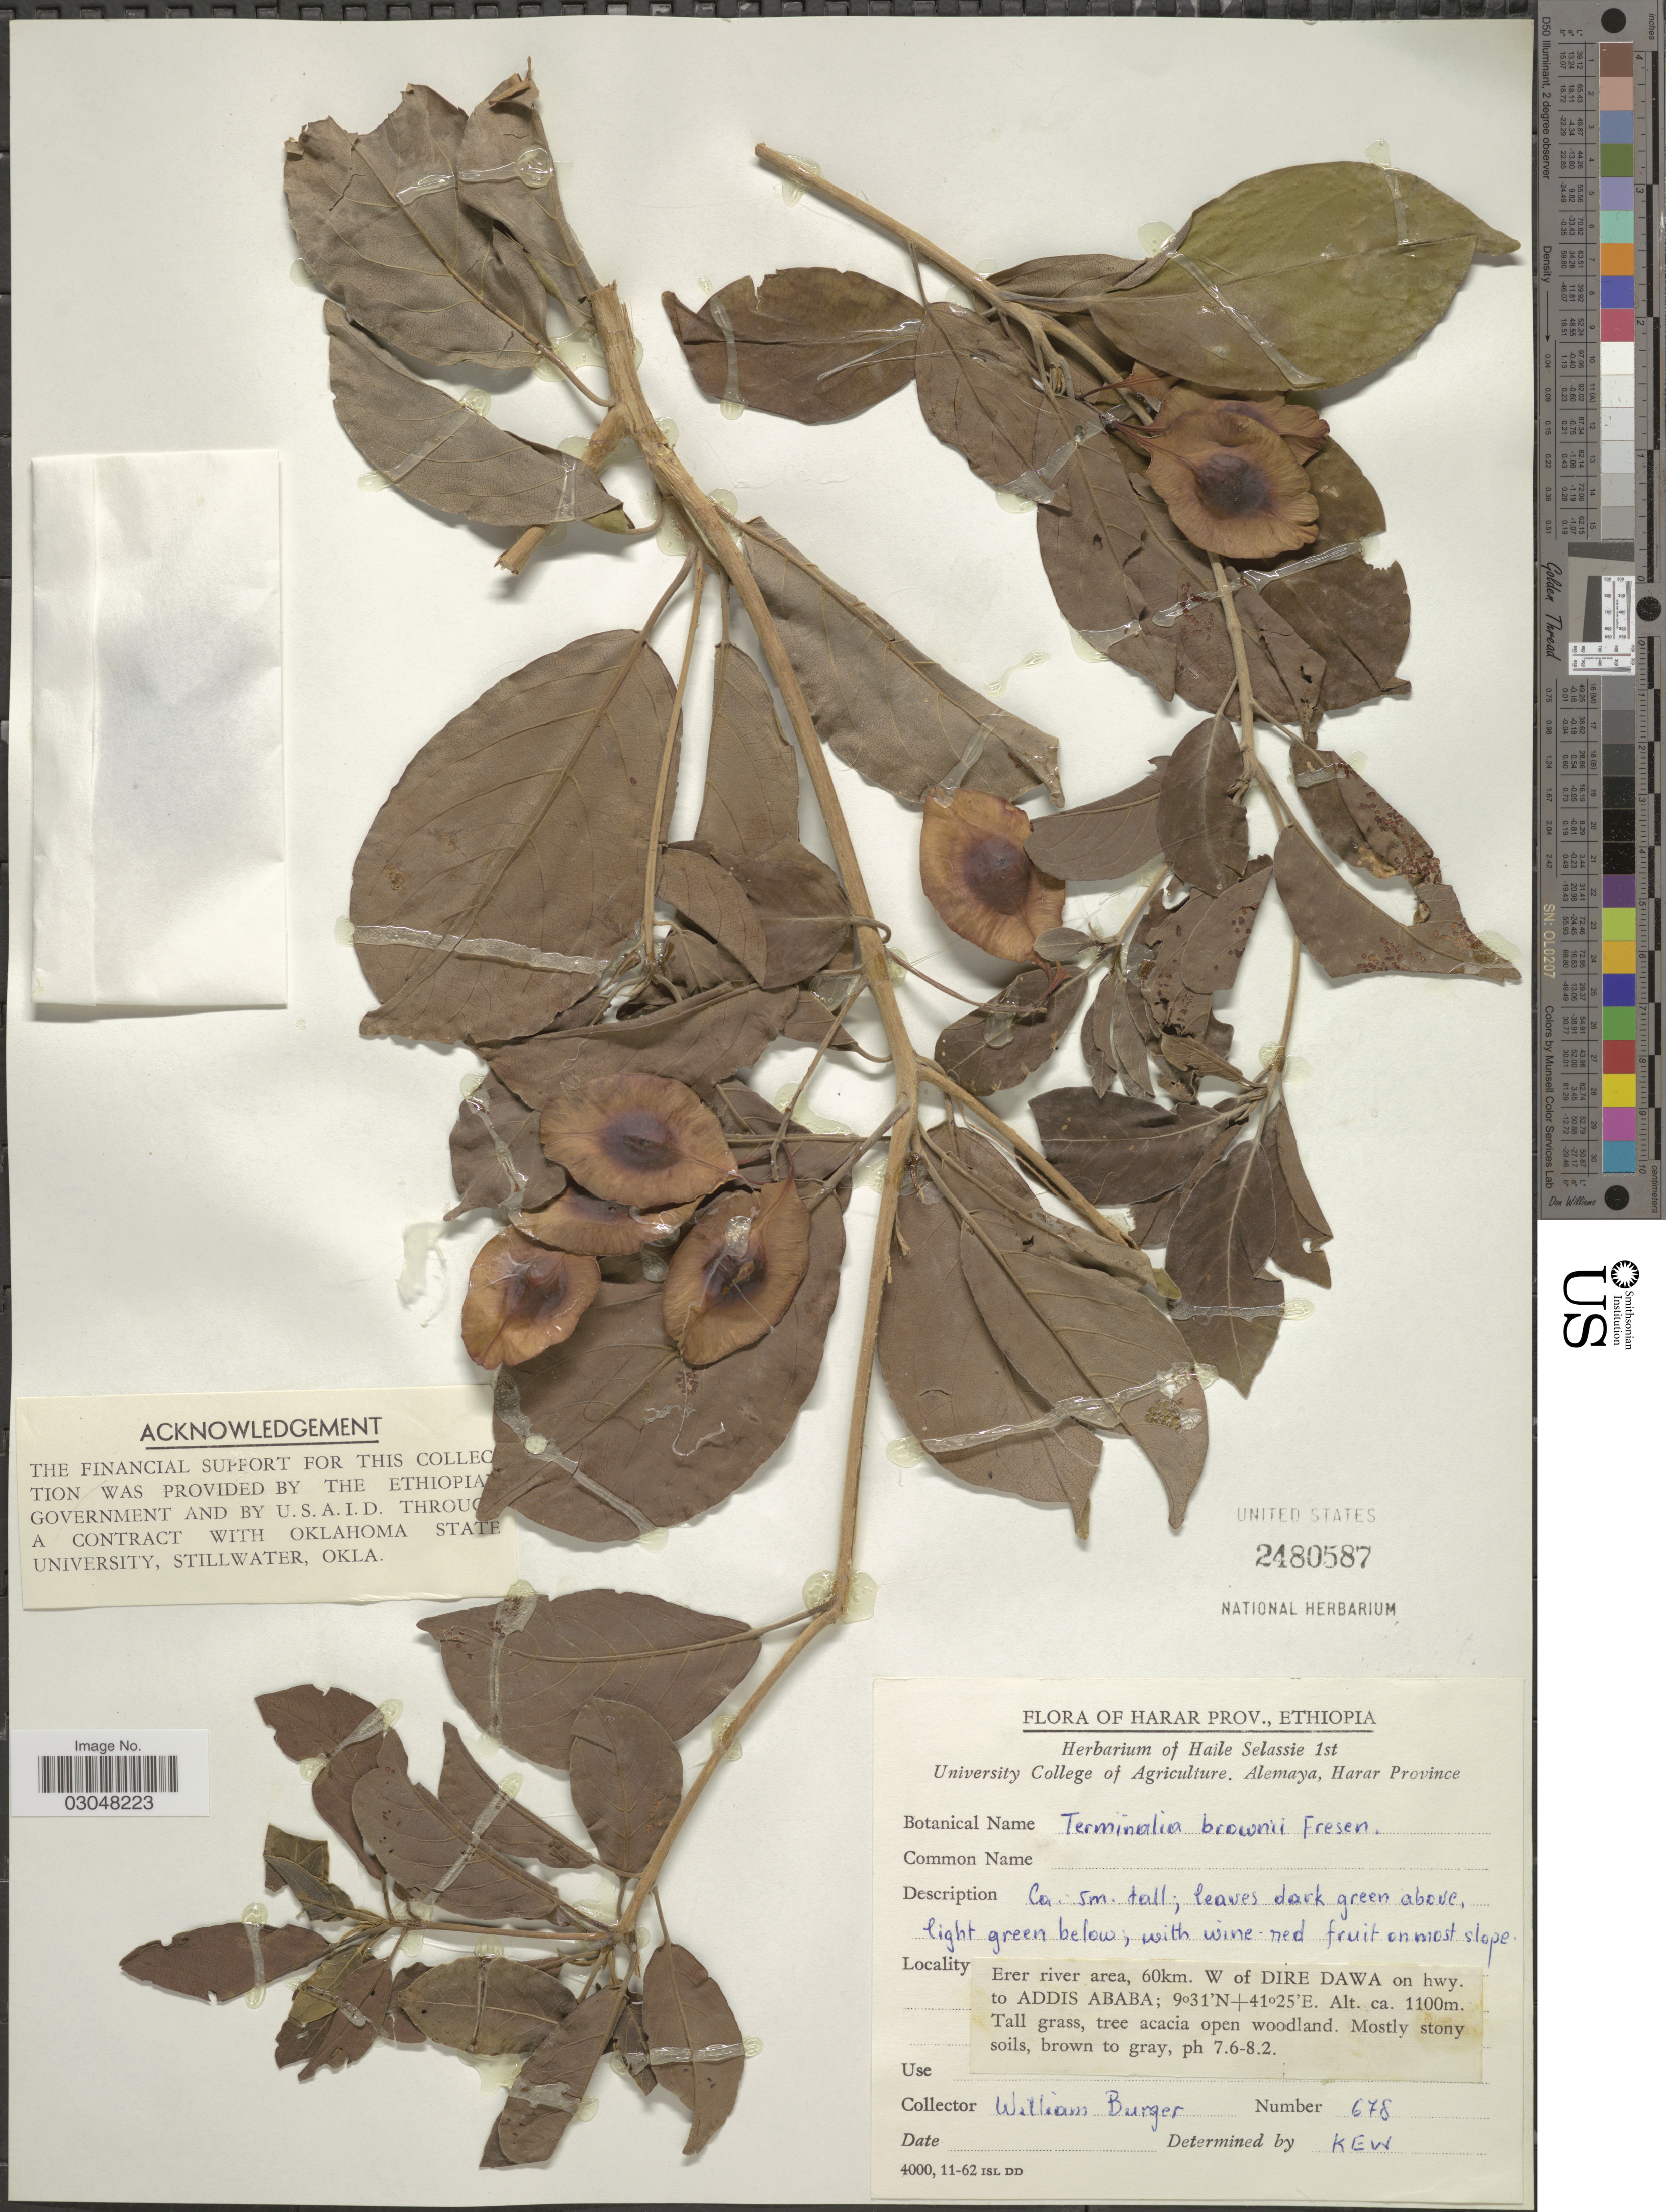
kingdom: Plantae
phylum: Tracheophyta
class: Magnoliopsida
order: Myrtales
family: Combretaceae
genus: Terminalia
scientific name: Terminalia brownii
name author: Fresen.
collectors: W. Burger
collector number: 678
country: Ethiopia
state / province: Addis Ababa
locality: Harar Prov. Erer river area, 60km. W of Dire Dawa on hwy. to Addis Ababa.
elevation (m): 1100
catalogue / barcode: US 2480587